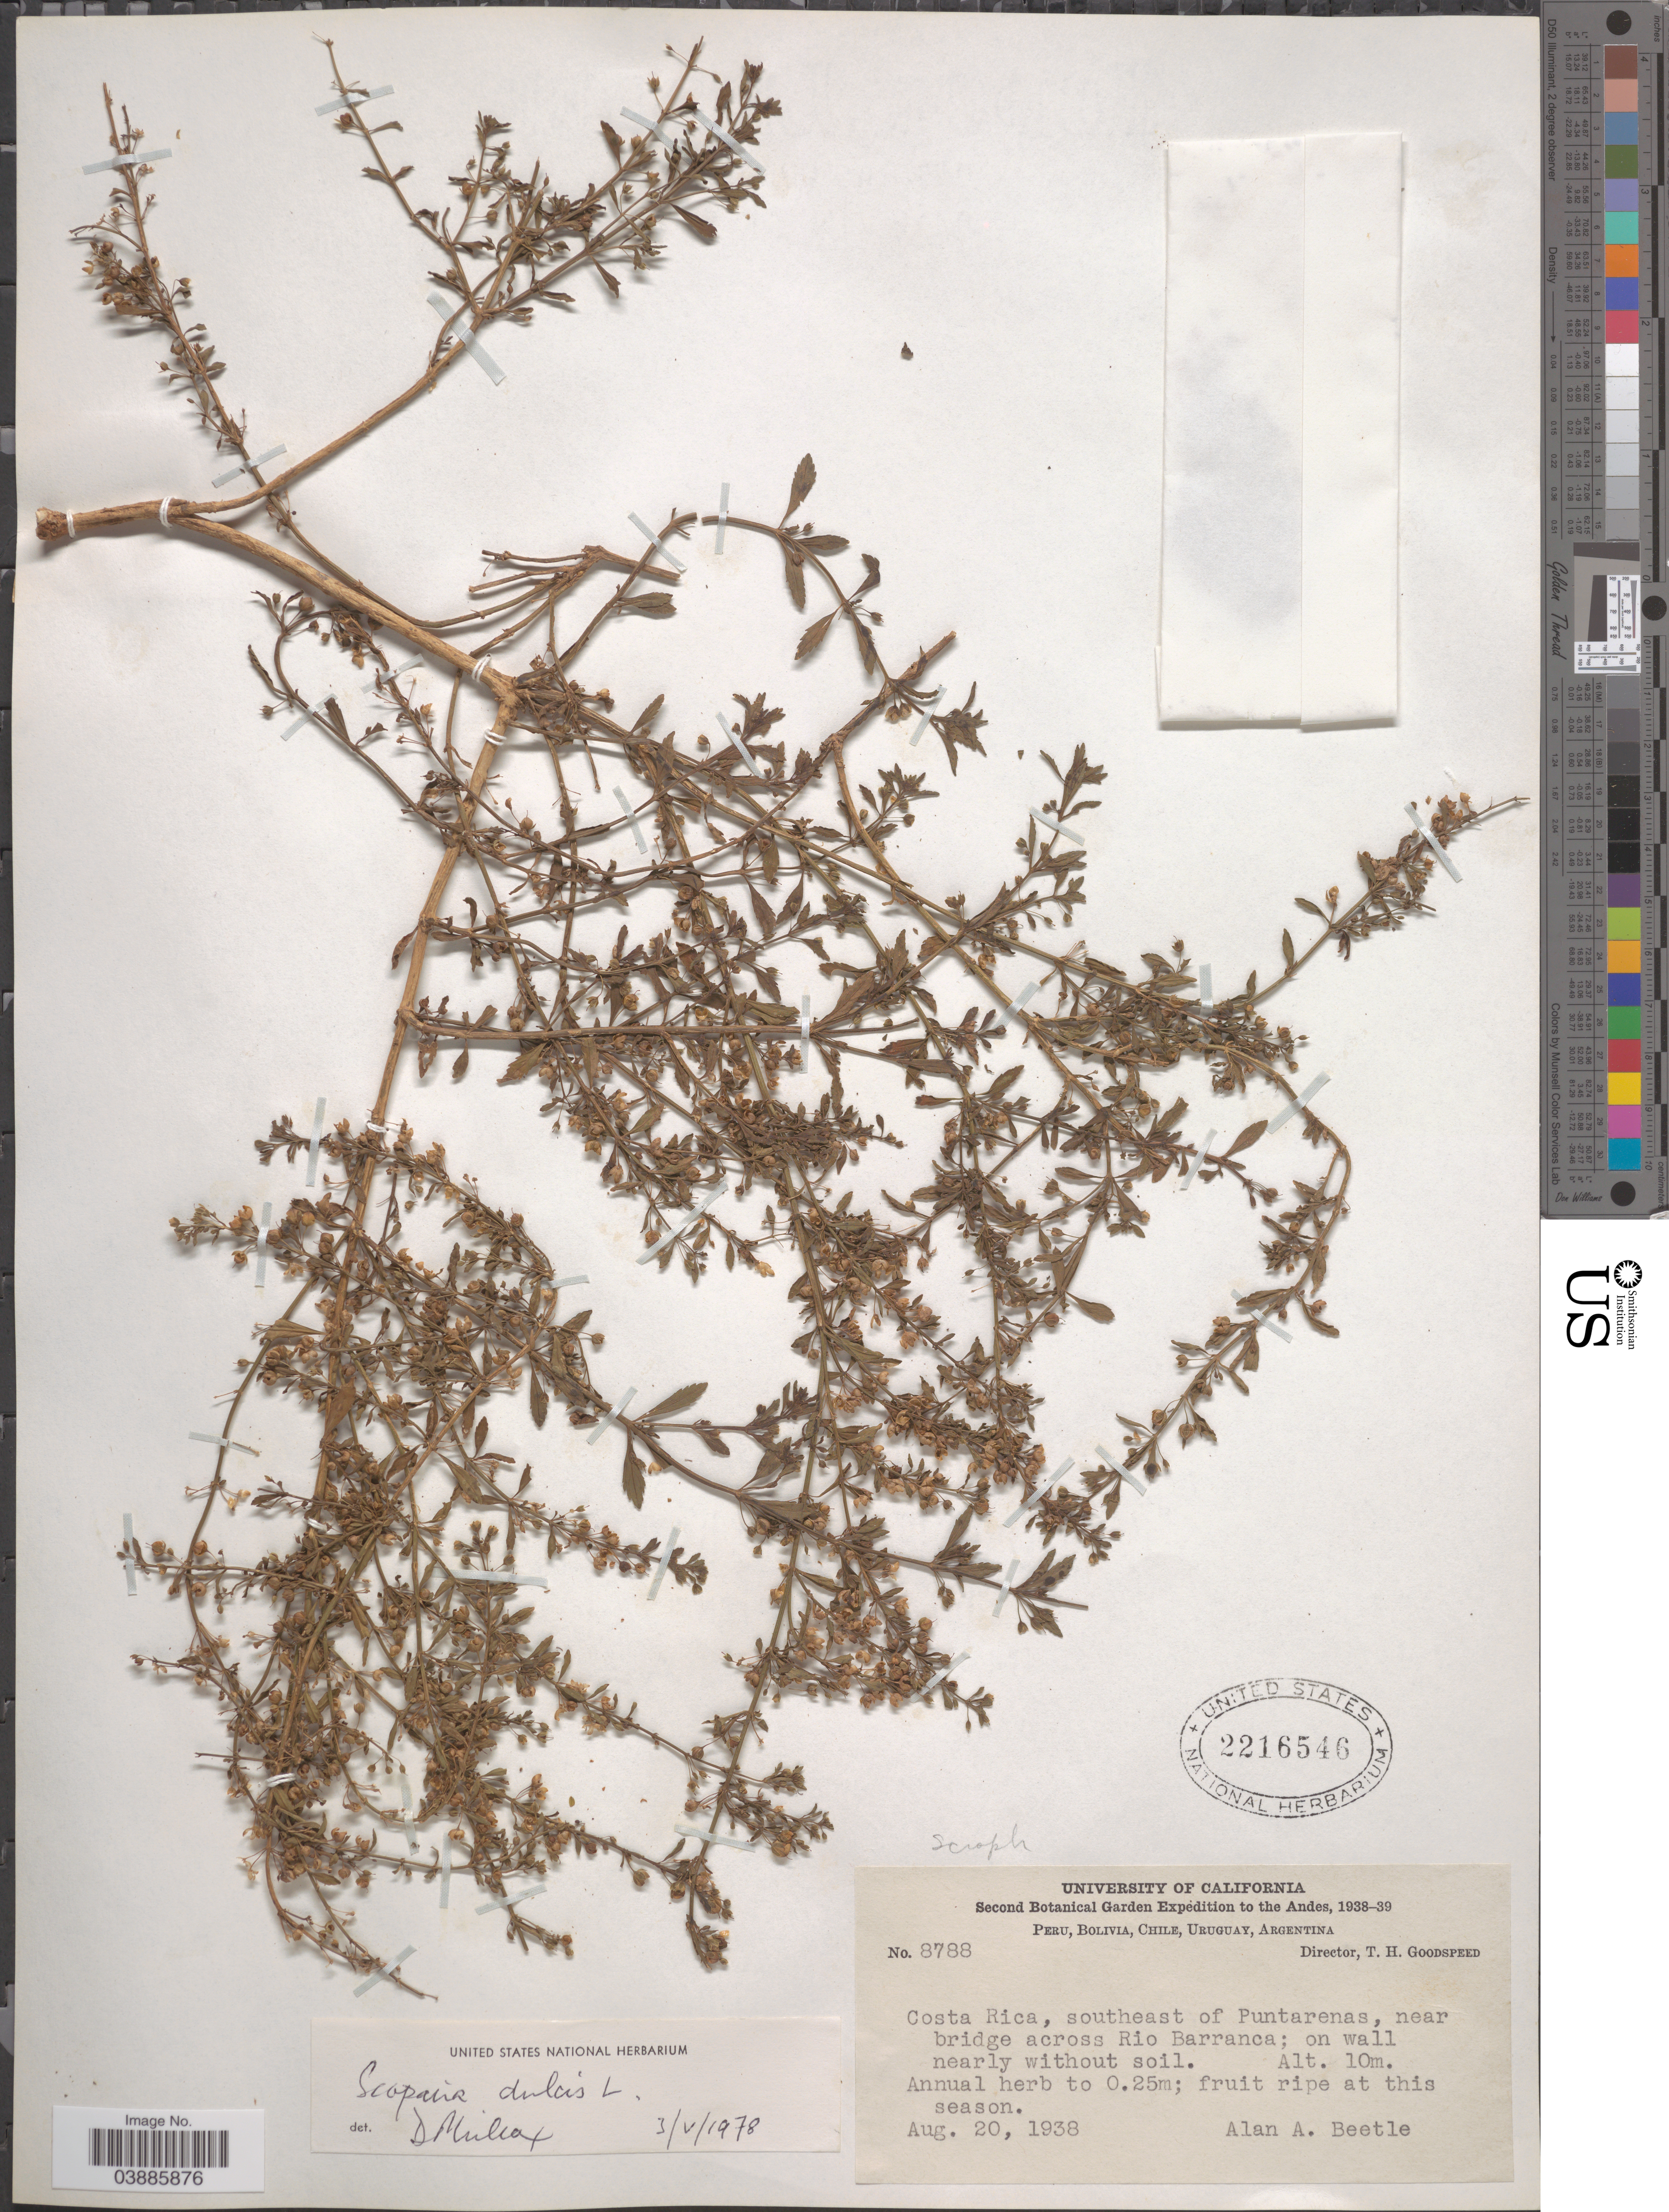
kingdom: Plantae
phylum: Tracheophyta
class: Magnoliopsida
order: Lamiales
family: Plantaginaceae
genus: Scoparia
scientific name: Scoparia dulcis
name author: L.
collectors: A. A. Beetle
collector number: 8788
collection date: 1938-08-20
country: Costa Rica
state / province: Puntarenas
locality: The Andes. Southeast of Puntarenas, near bridge across Rio Barranca; on wall nearly without soil.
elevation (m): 10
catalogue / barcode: US 2216546